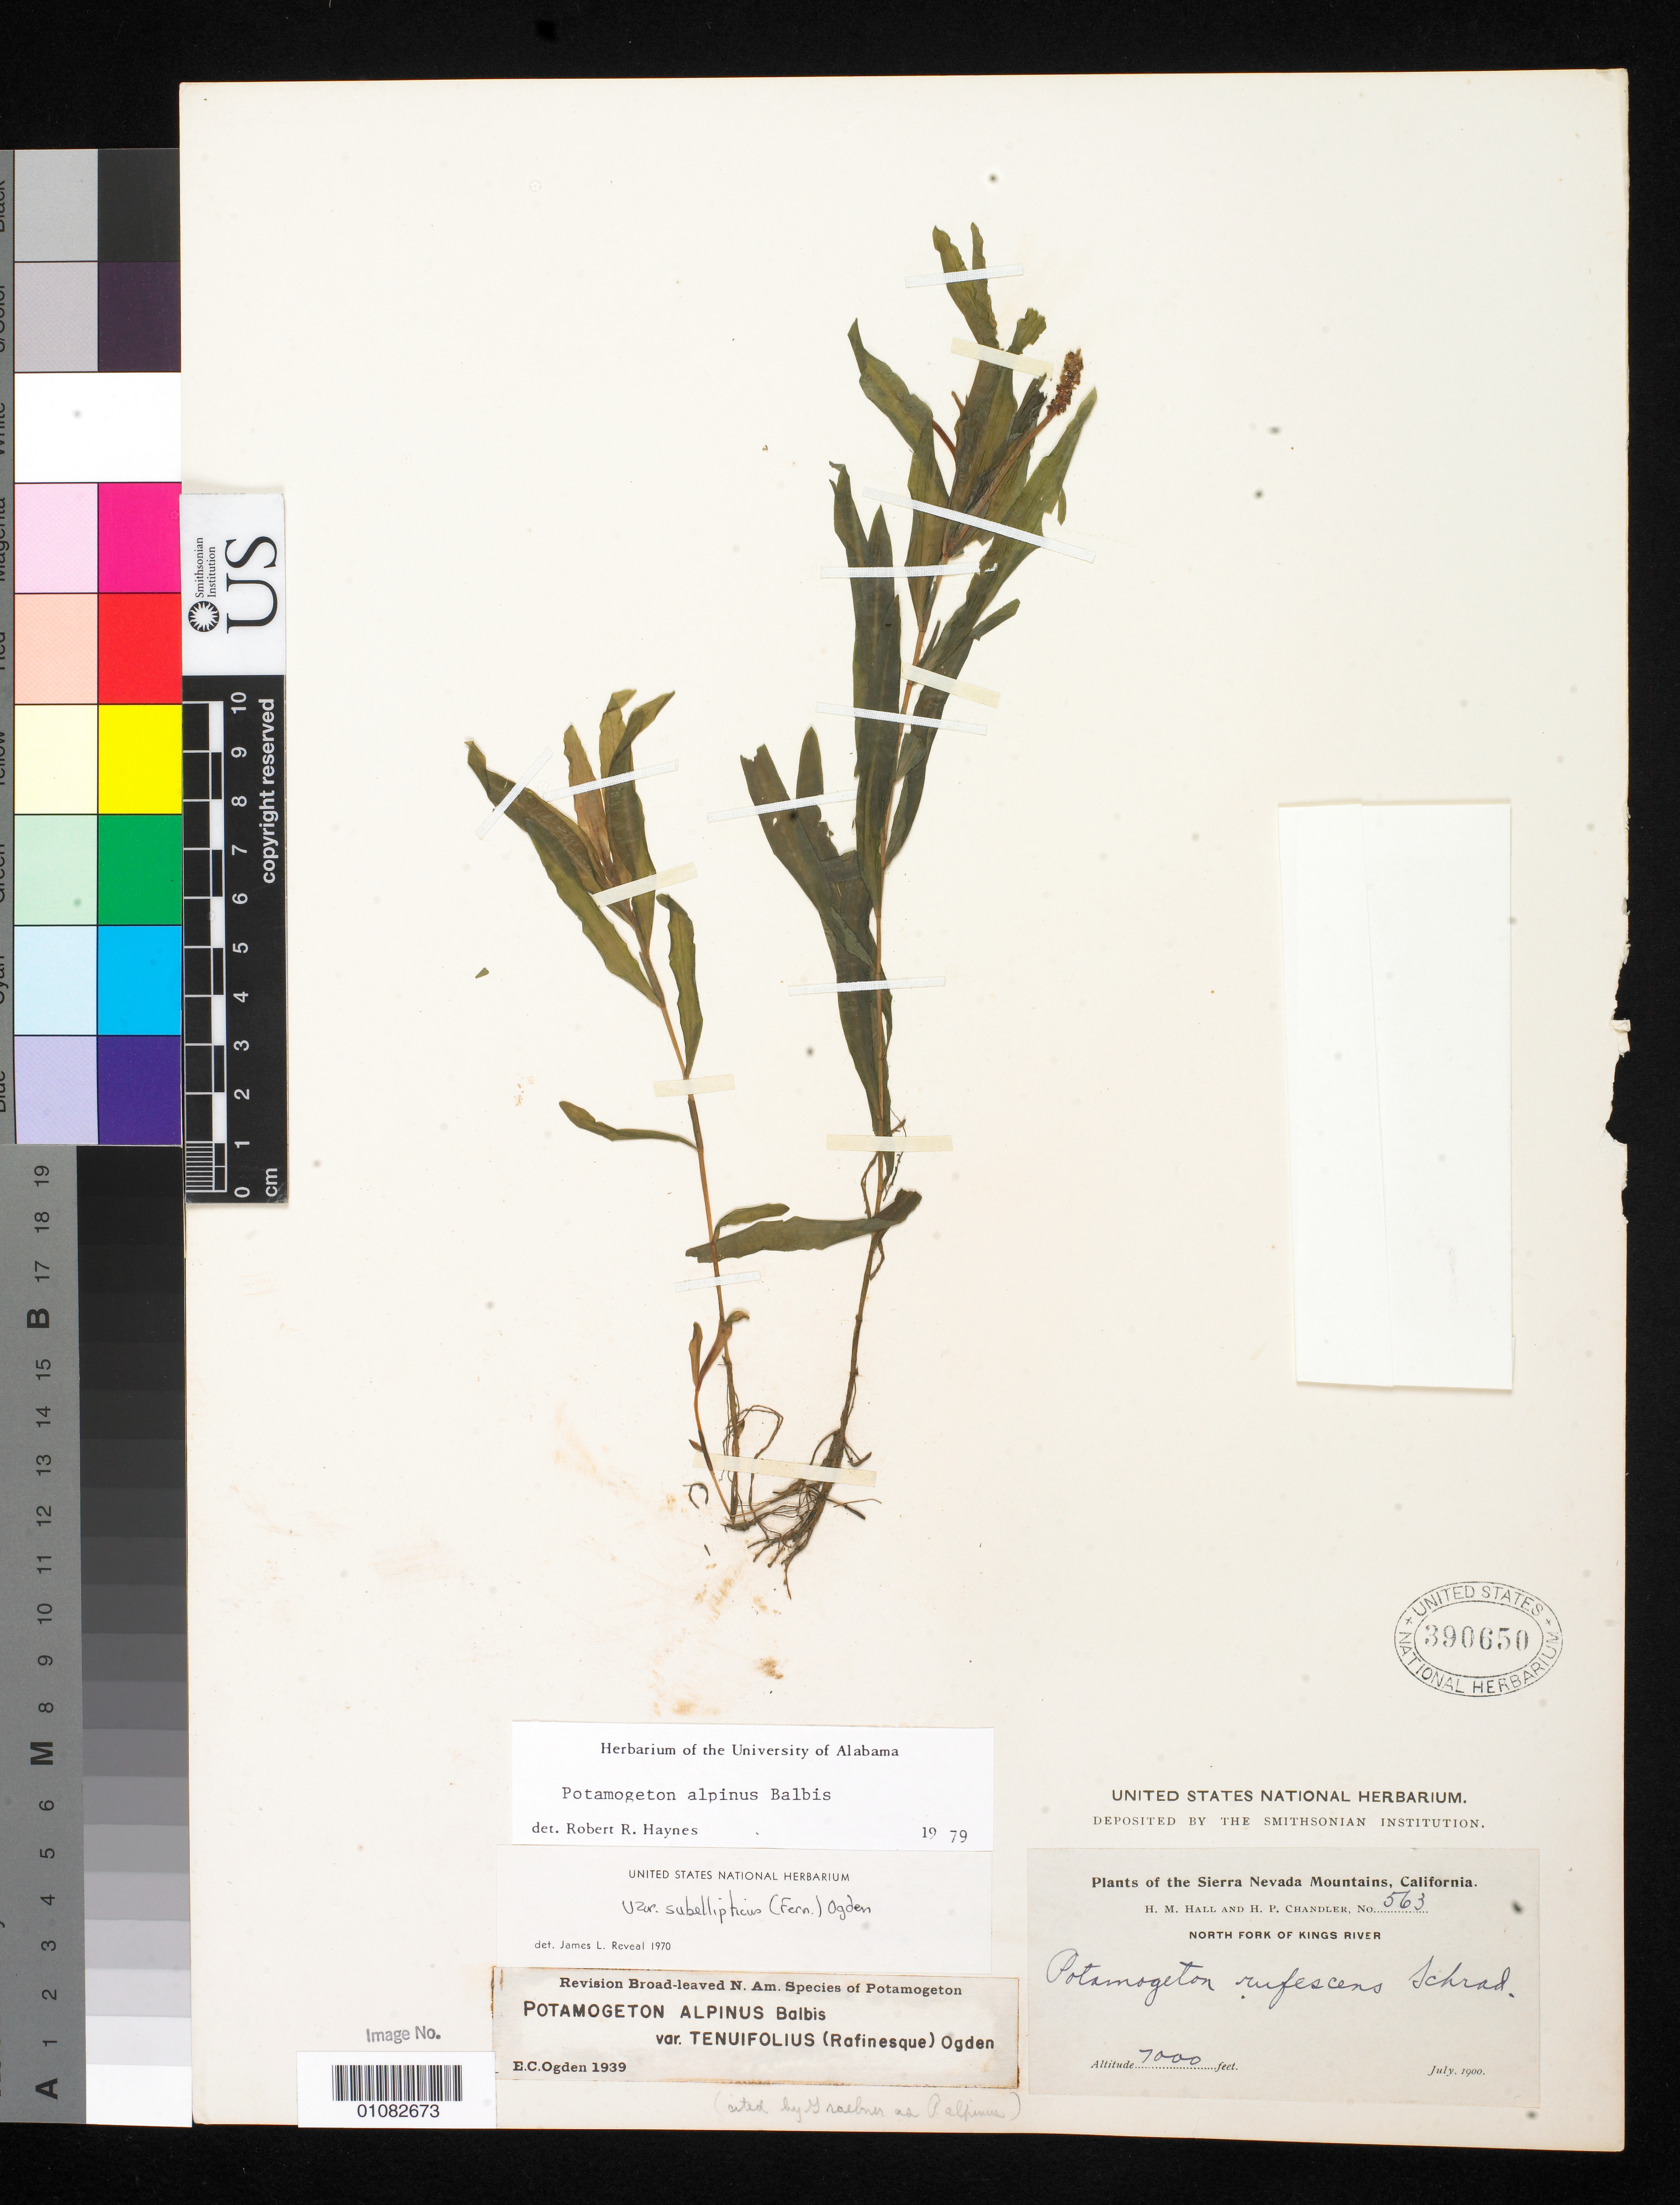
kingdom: Plantae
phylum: Tracheophyta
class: Liliopsida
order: Alismatales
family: Potamogetonaceae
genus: Potamogeton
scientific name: Potamogeton alpinus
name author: Balb.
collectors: H. M. Hall & H. Chandler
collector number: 563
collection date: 1900-07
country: United States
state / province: California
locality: Sierra Nevada Mountains, north fork of Kings River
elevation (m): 2134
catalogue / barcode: US 390650